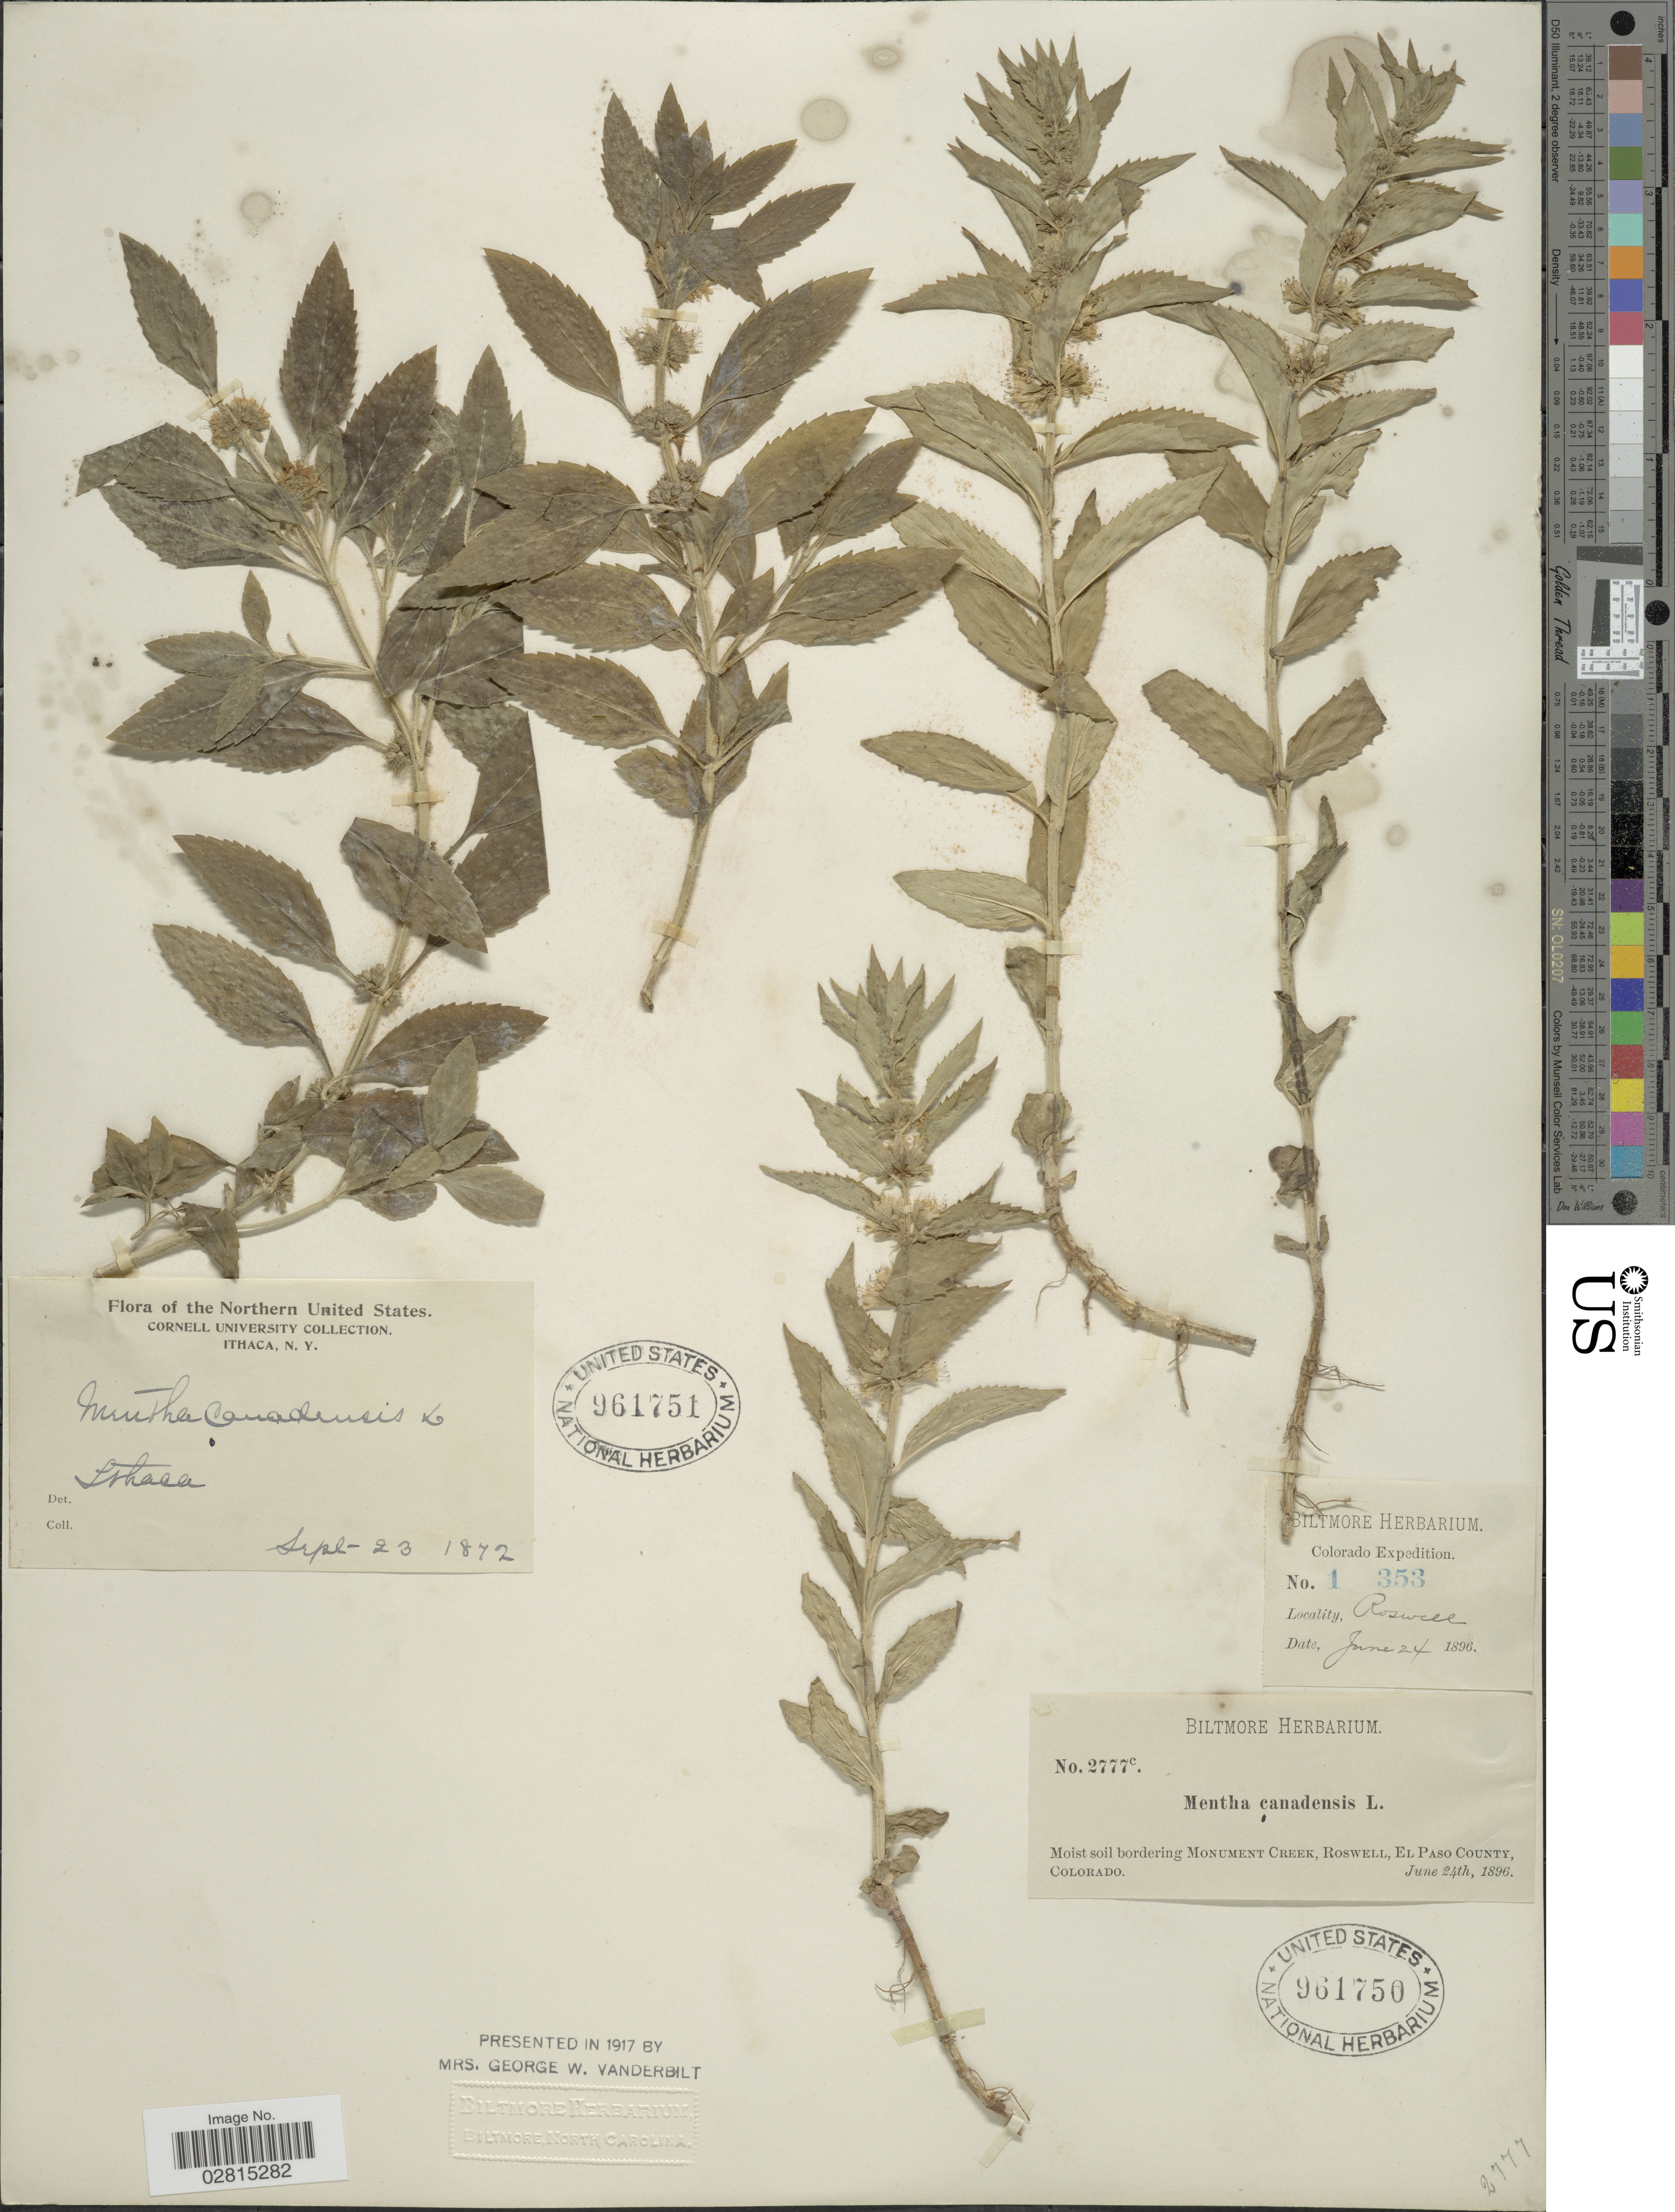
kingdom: Plantae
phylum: Tracheophyta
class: Magnoliopsida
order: Lamiales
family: Lamiaceae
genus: Mentha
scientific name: Mentha canadensis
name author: L.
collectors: Cornell University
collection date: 1872-09-23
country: United States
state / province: New York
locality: Northern United States. Ithaca.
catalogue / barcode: US 961751-2